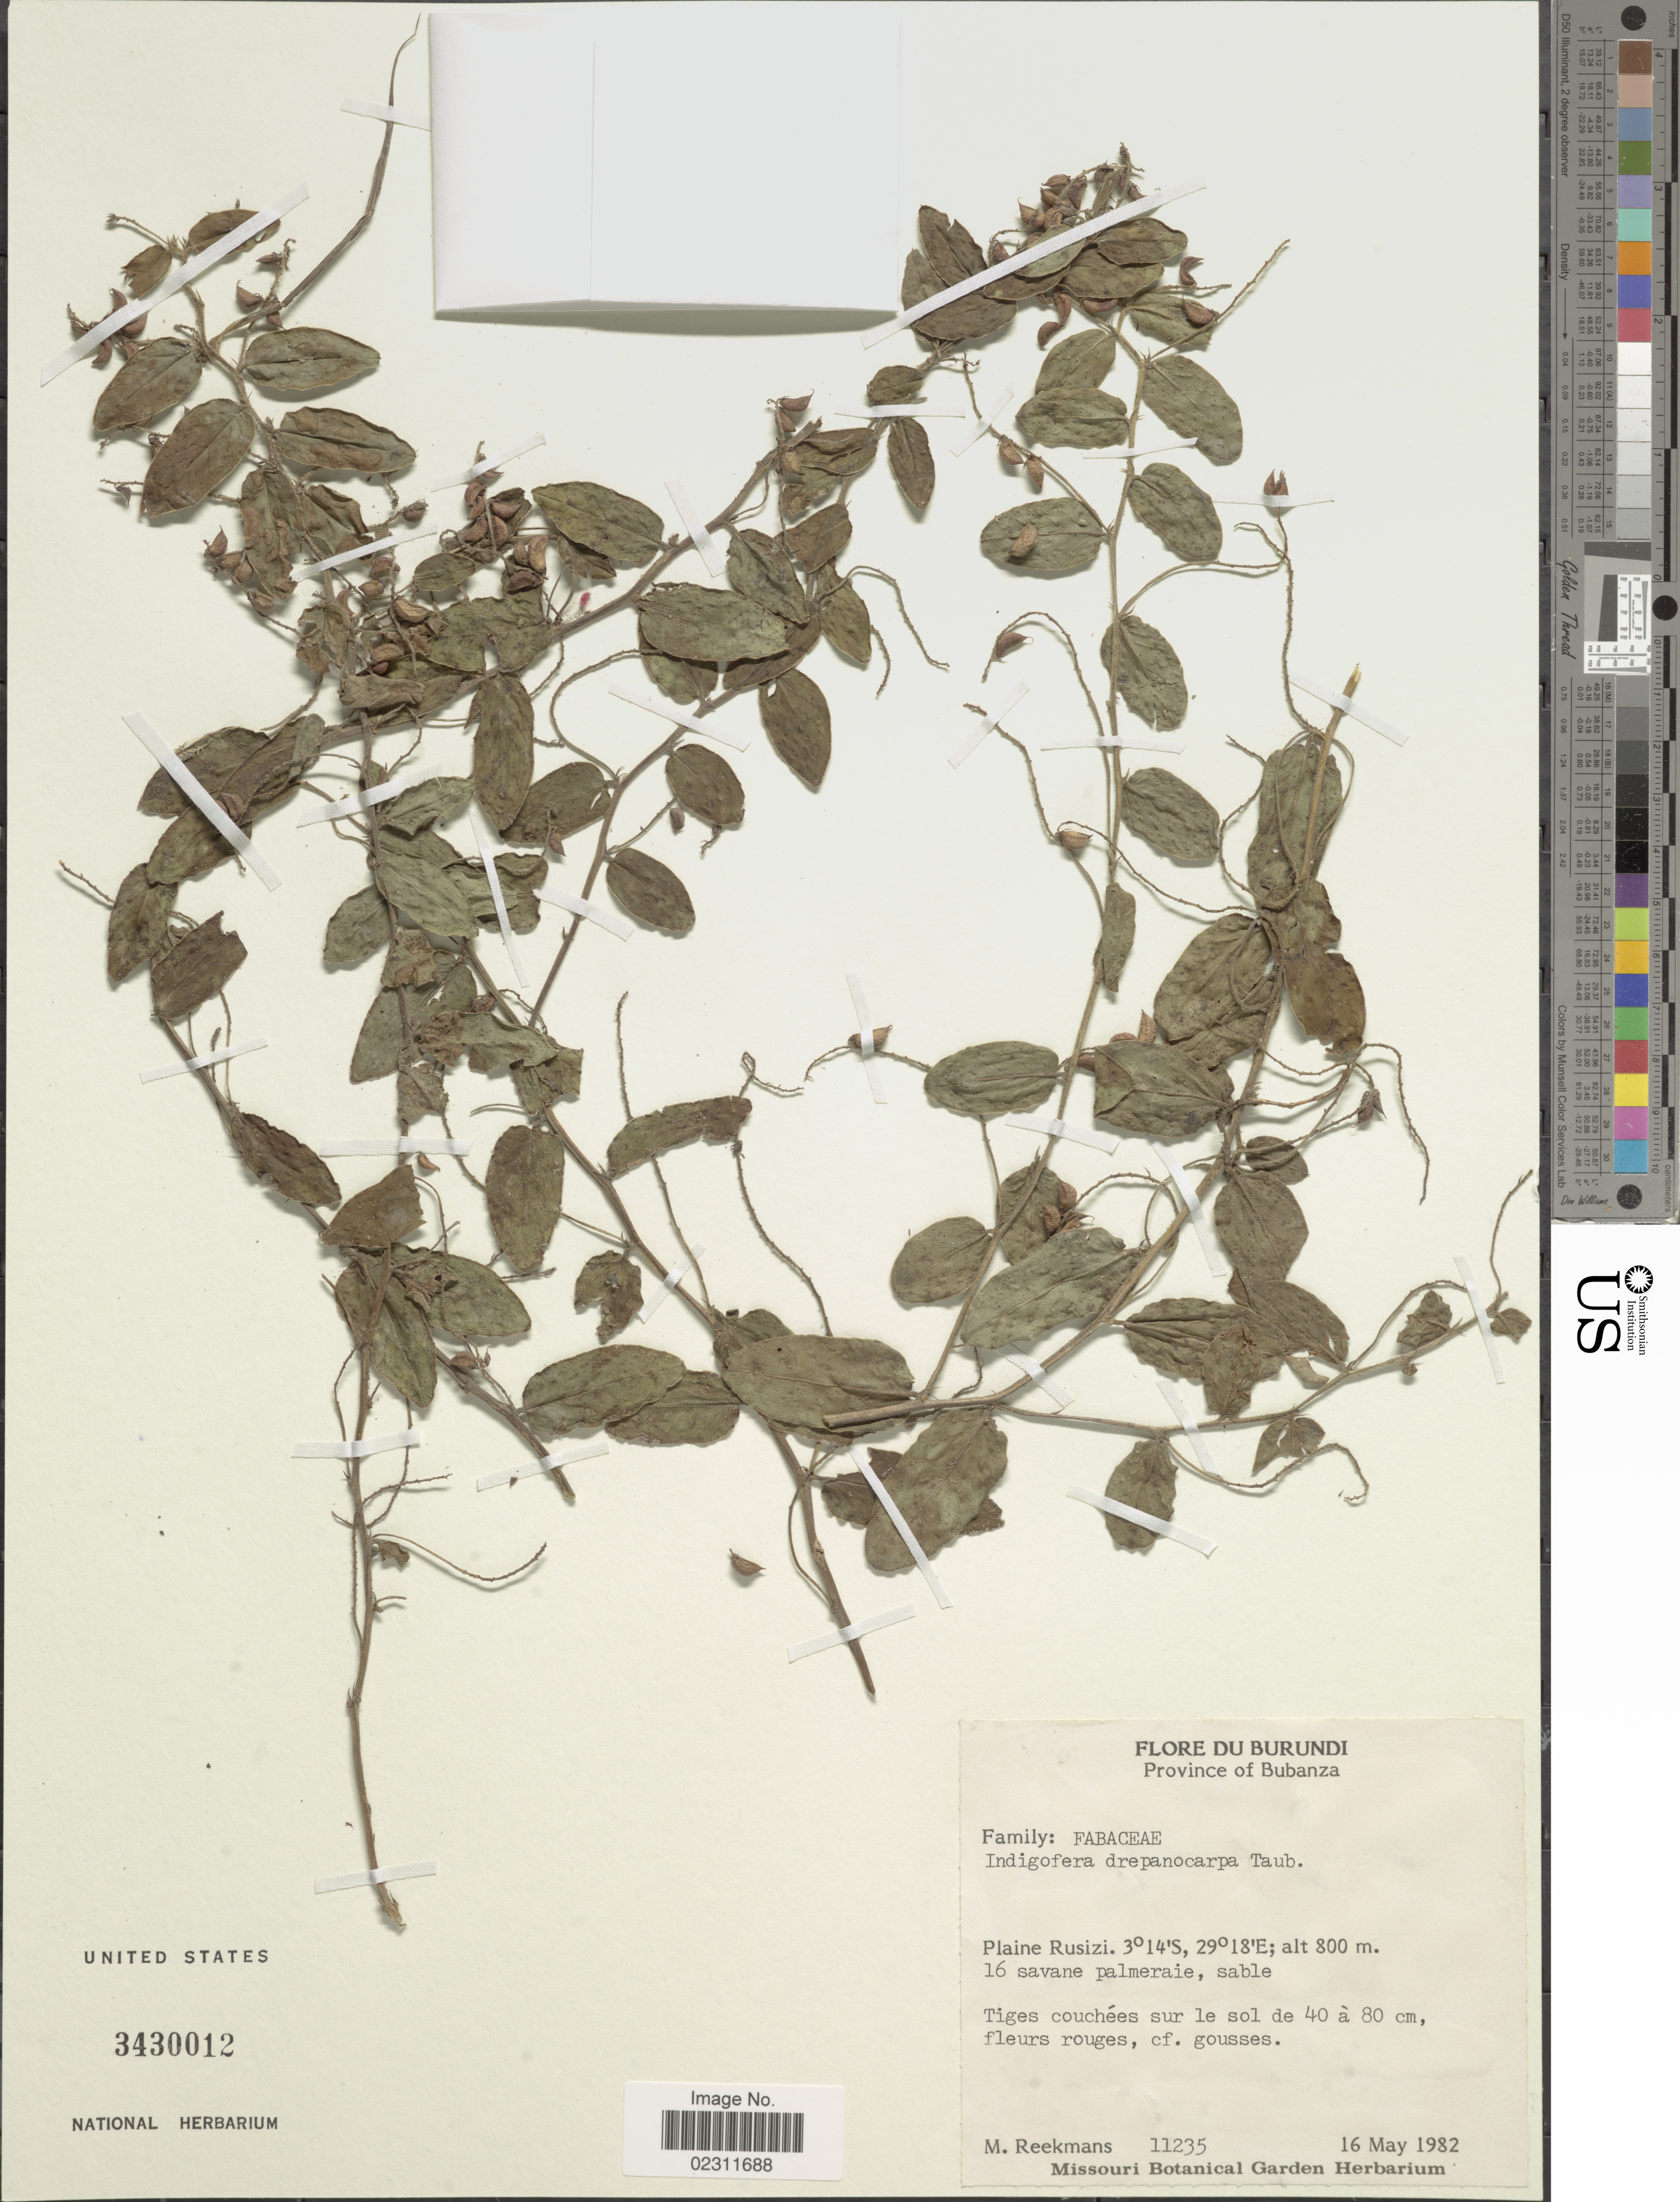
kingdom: Plantae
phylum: Tracheophyta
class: Magnoliopsida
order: Fabales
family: Fabaceae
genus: Indigofera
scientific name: Indigofera drepanocarpa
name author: Taub.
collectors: M. Reekmans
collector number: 11235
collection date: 1982-05-16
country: Burundi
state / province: Bubanza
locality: Plaine Rusizi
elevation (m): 800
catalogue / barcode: US 3430012